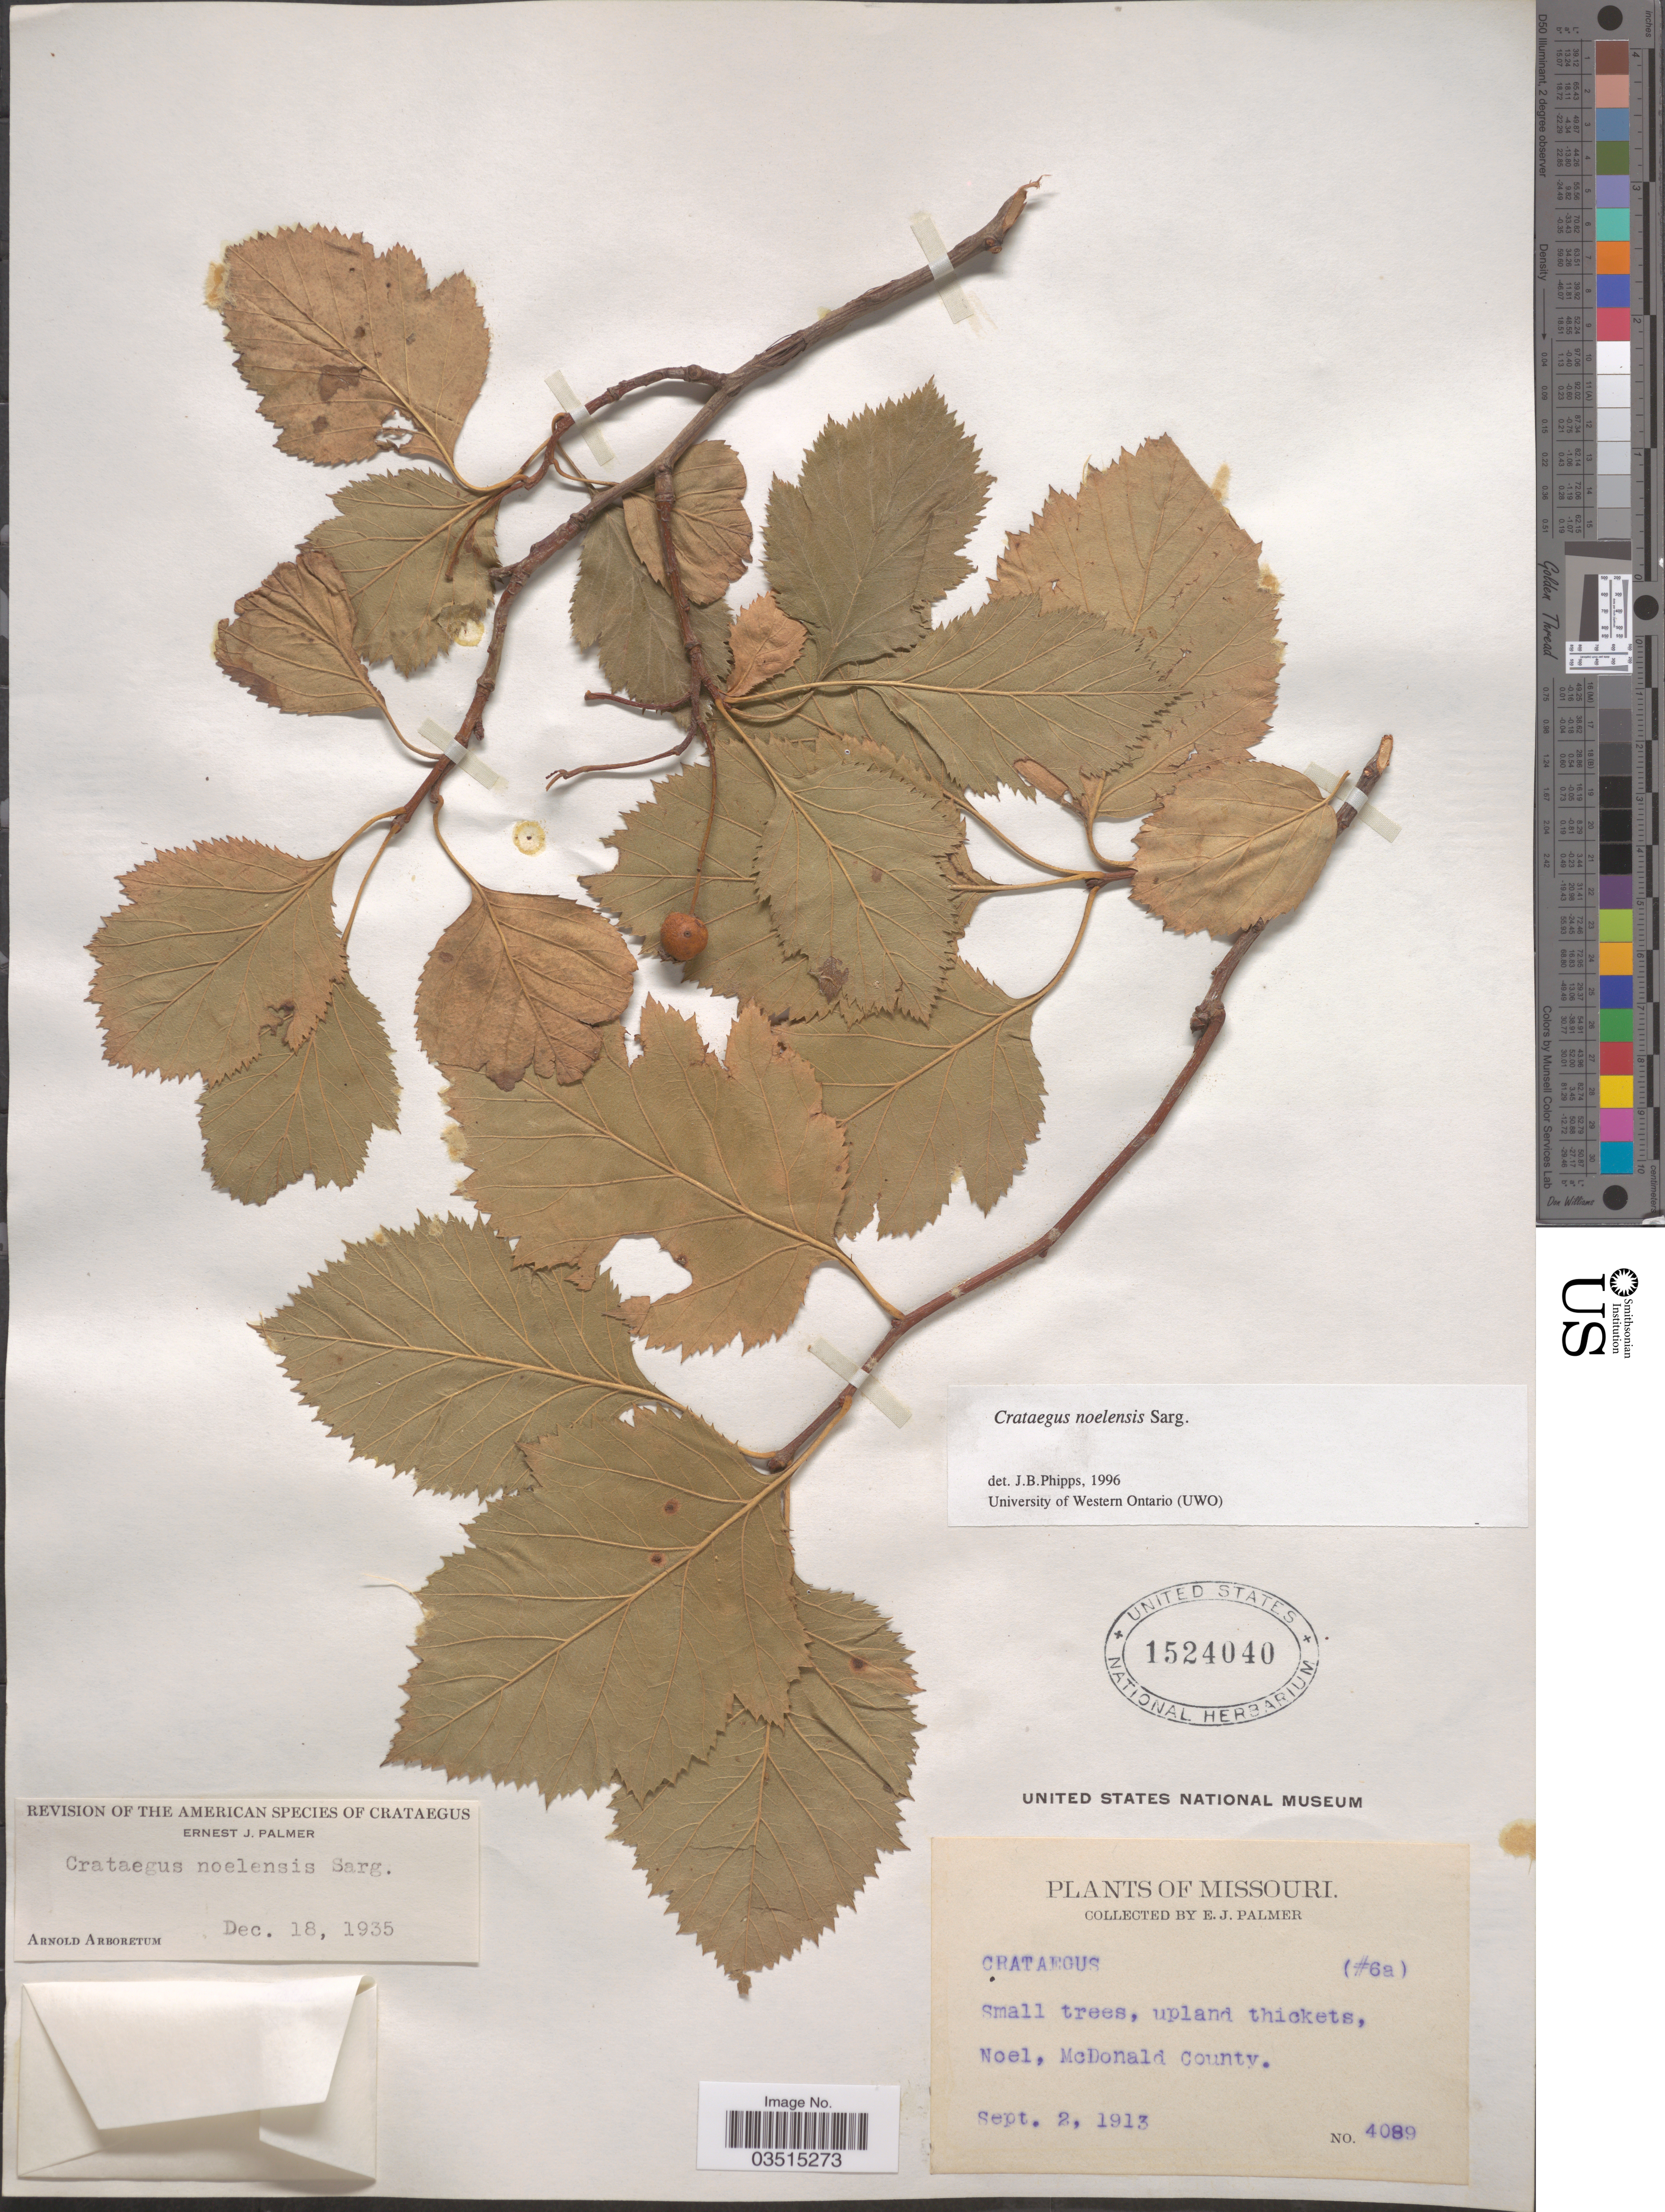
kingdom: Plantae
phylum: Tracheophyta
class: Magnoliopsida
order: Rosales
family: Rosaceae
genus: Crataegus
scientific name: Crataegus noelensis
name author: Sarg.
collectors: E. J. Palmer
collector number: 4089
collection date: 1913-09-02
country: United States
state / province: Missouri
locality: Noel, McDonald County.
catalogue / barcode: US 1524040